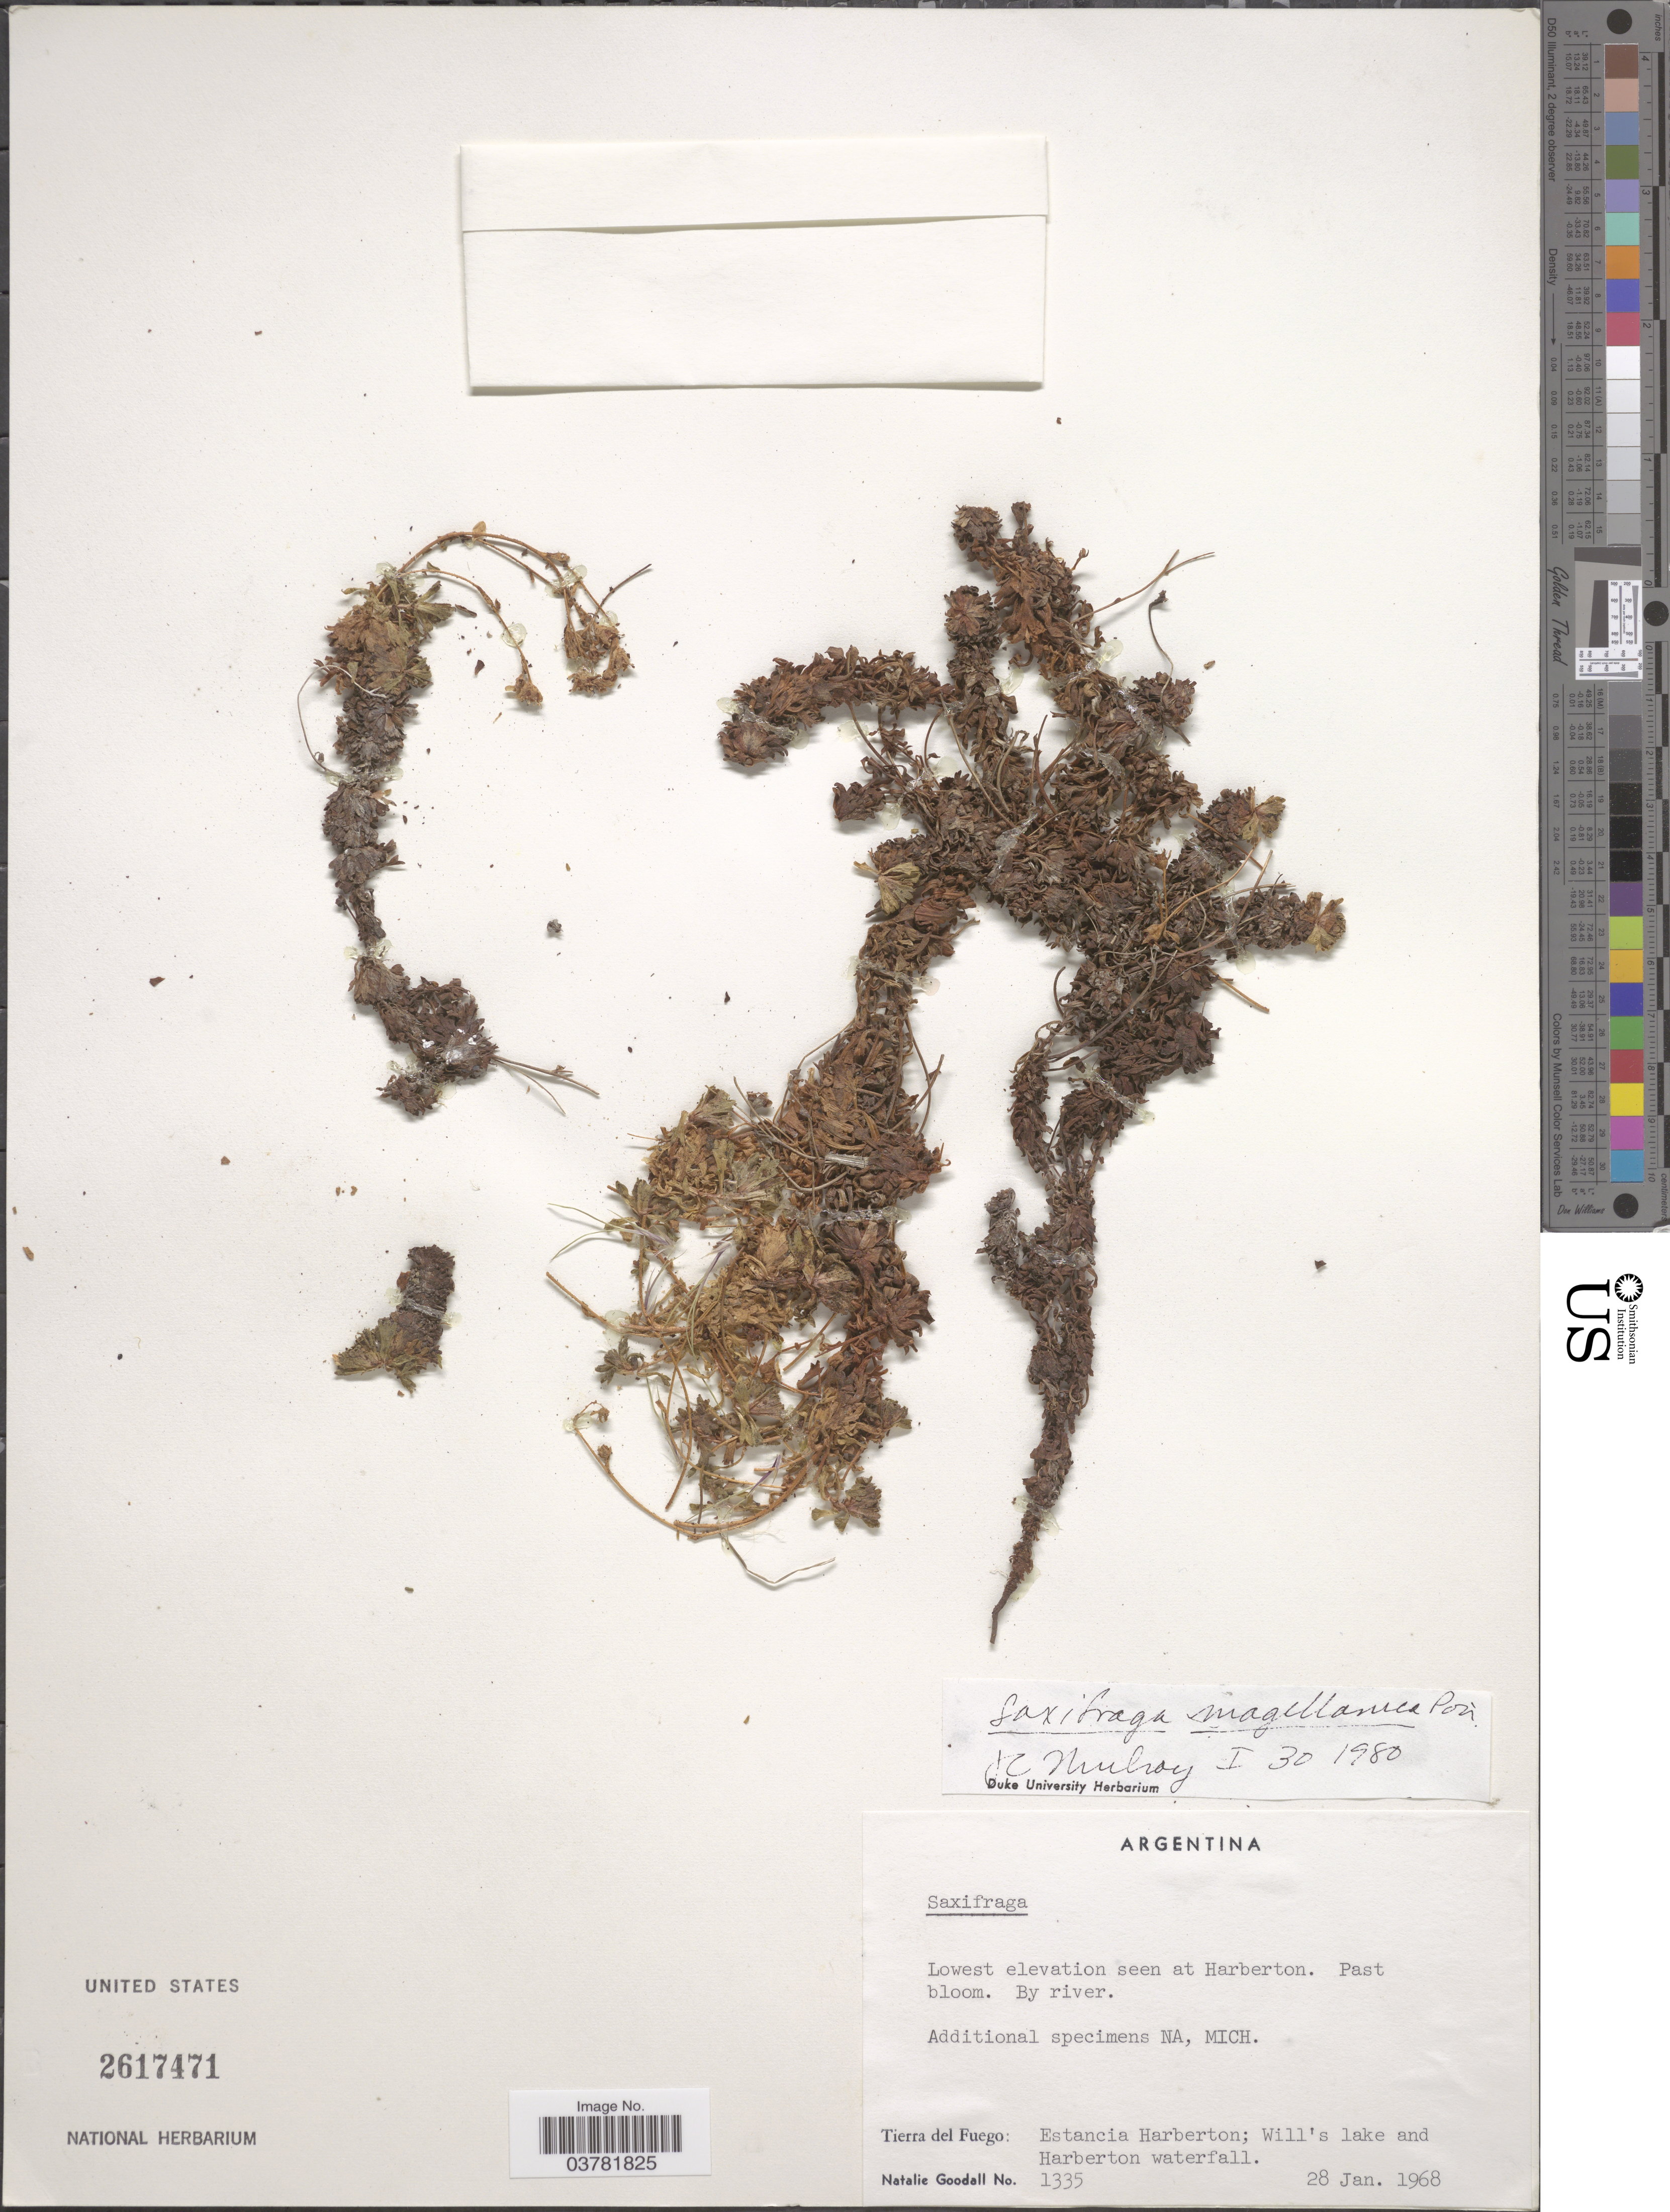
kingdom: Plantae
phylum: Tracheophyta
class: Magnoliopsida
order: Saxifragales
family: Saxifragaceae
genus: Saxifraga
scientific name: Saxifraga magellanica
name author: Poir.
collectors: N. Goodall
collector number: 1335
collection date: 1968-01-28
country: Argentina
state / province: Tierra del Fuego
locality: Estancia Harberton; Will's lake and Harberton waterfall.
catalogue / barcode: US 2617471